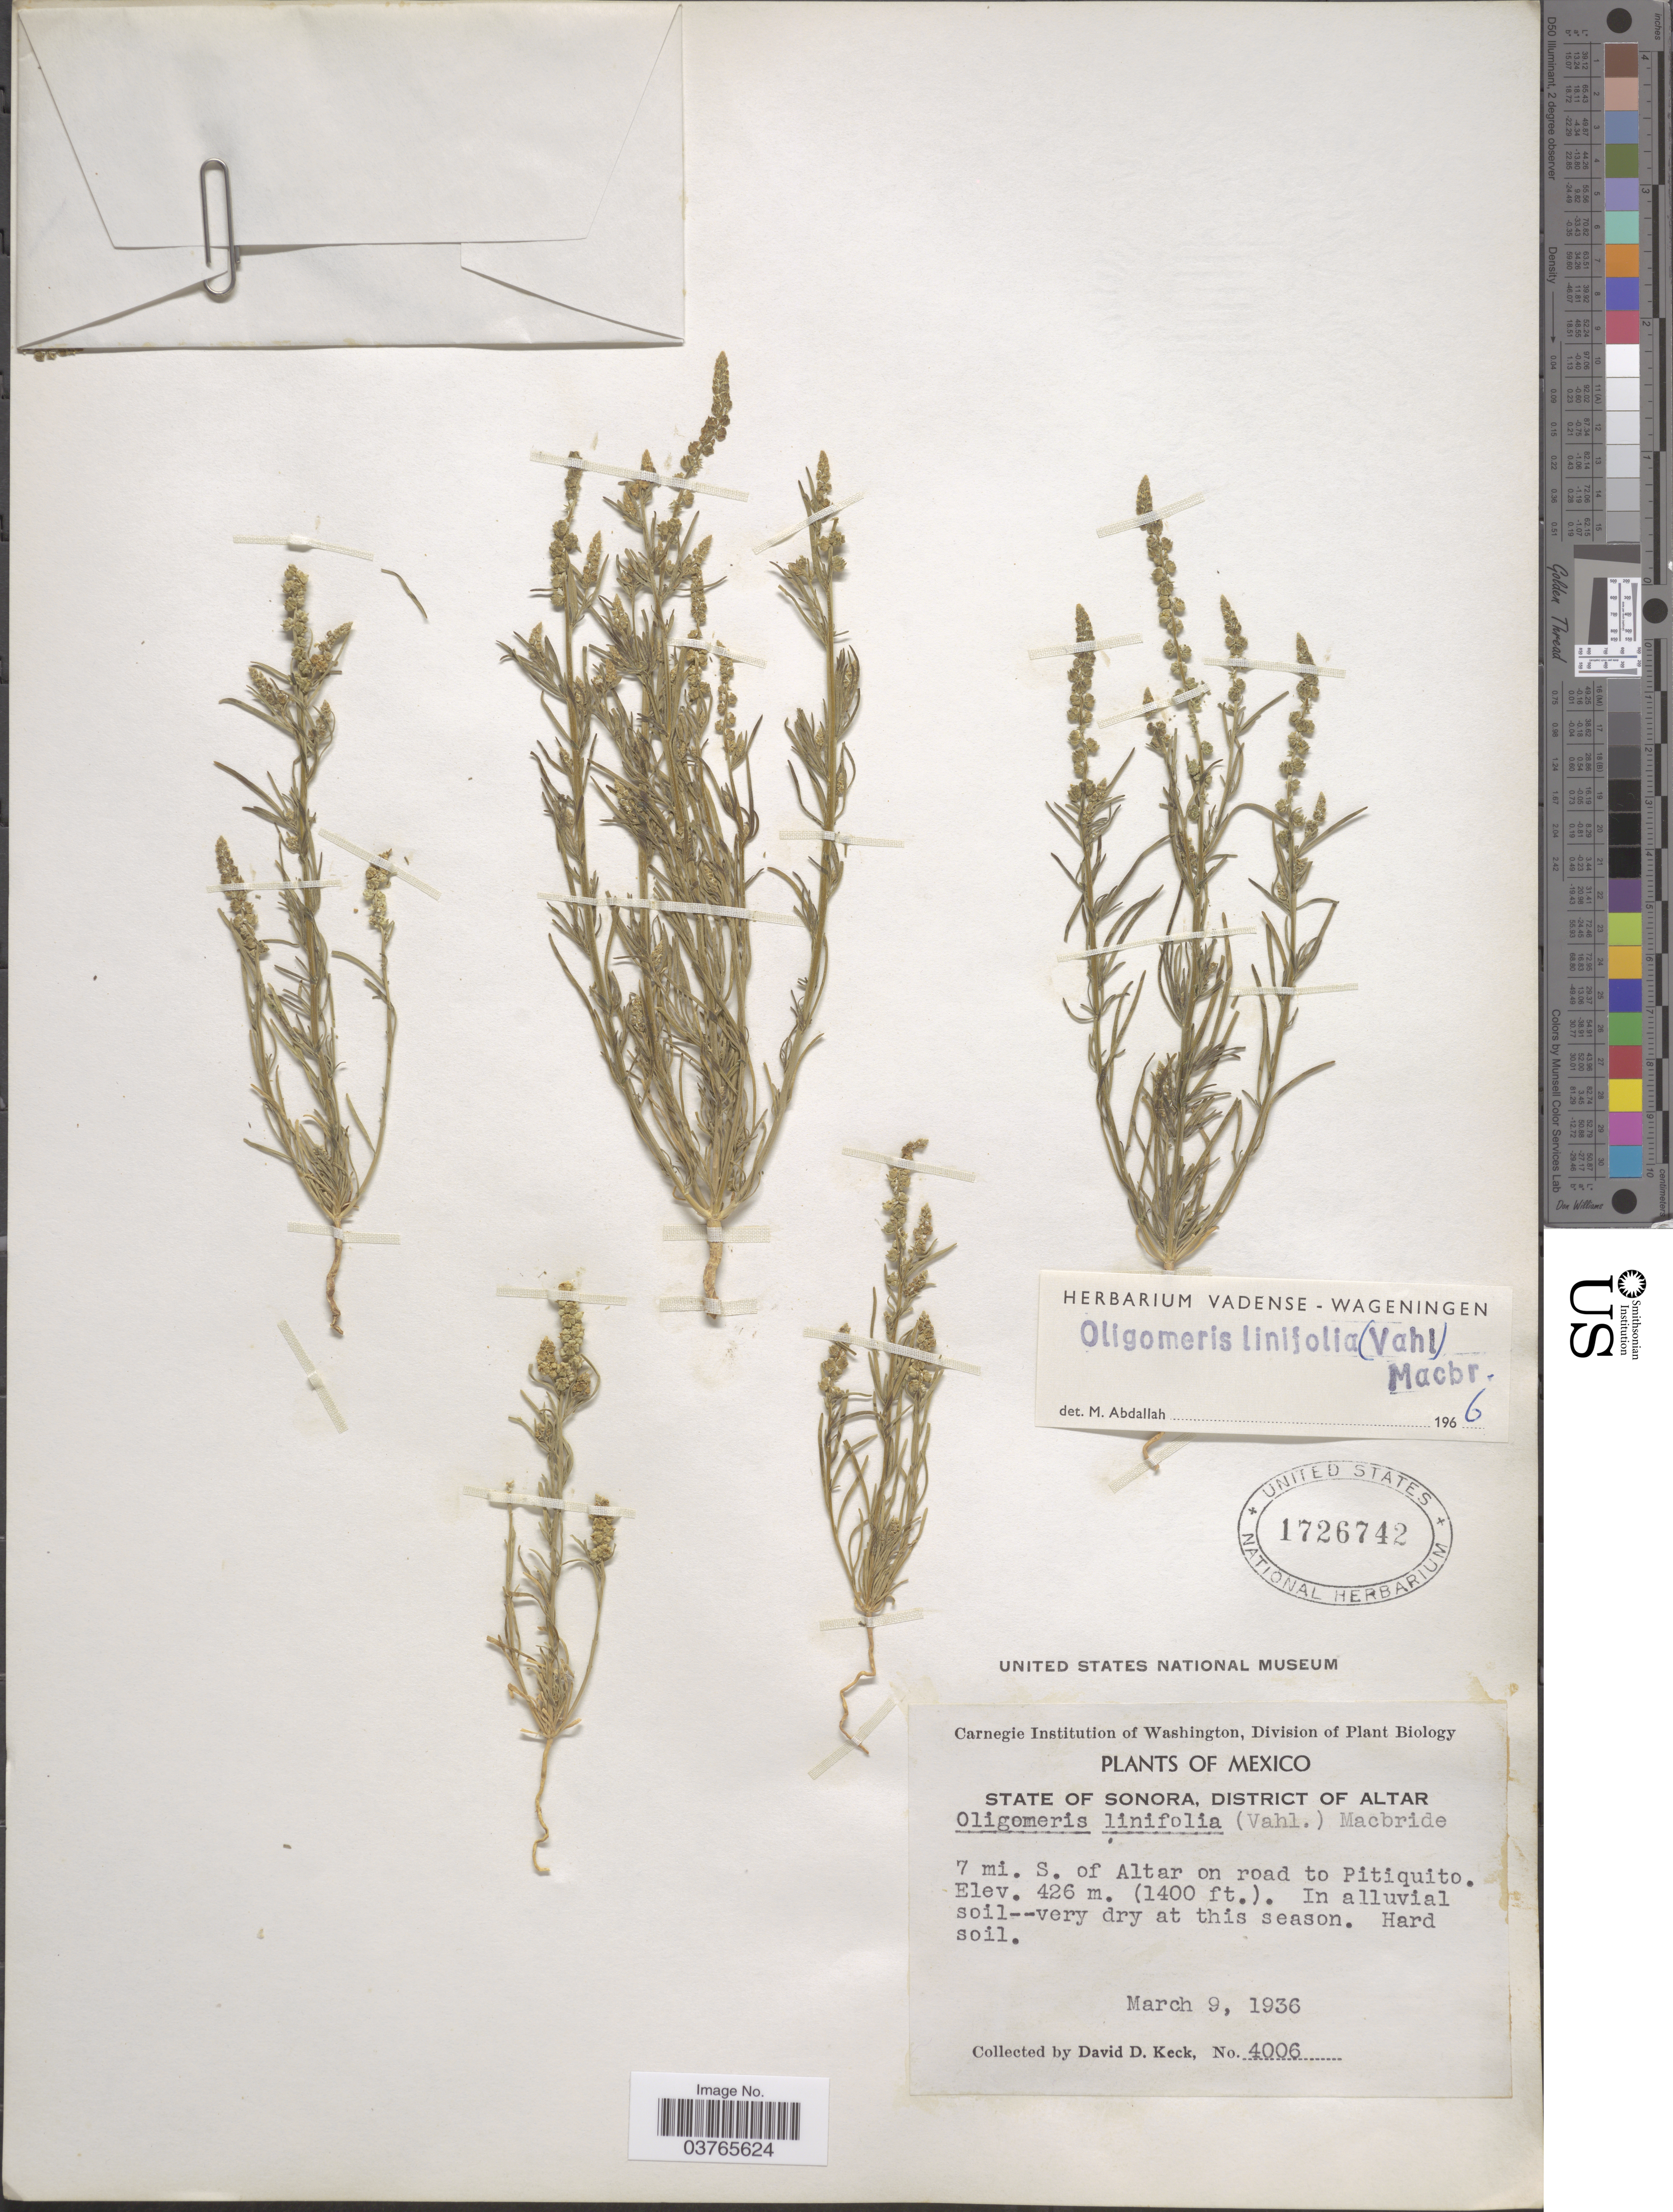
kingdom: Plantae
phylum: Tracheophyta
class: Magnoliopsida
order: Brassicales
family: Resedaceae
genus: Oligomeris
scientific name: Oligomeris linifolia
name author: (Vahl) J.F. Macbr.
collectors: D. D. Keck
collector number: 4006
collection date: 1936-03-09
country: Mexico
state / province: Sonora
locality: District of Altar. 7 mi. S. of Altar on road to Pitiquito.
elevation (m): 427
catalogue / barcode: US 1726742